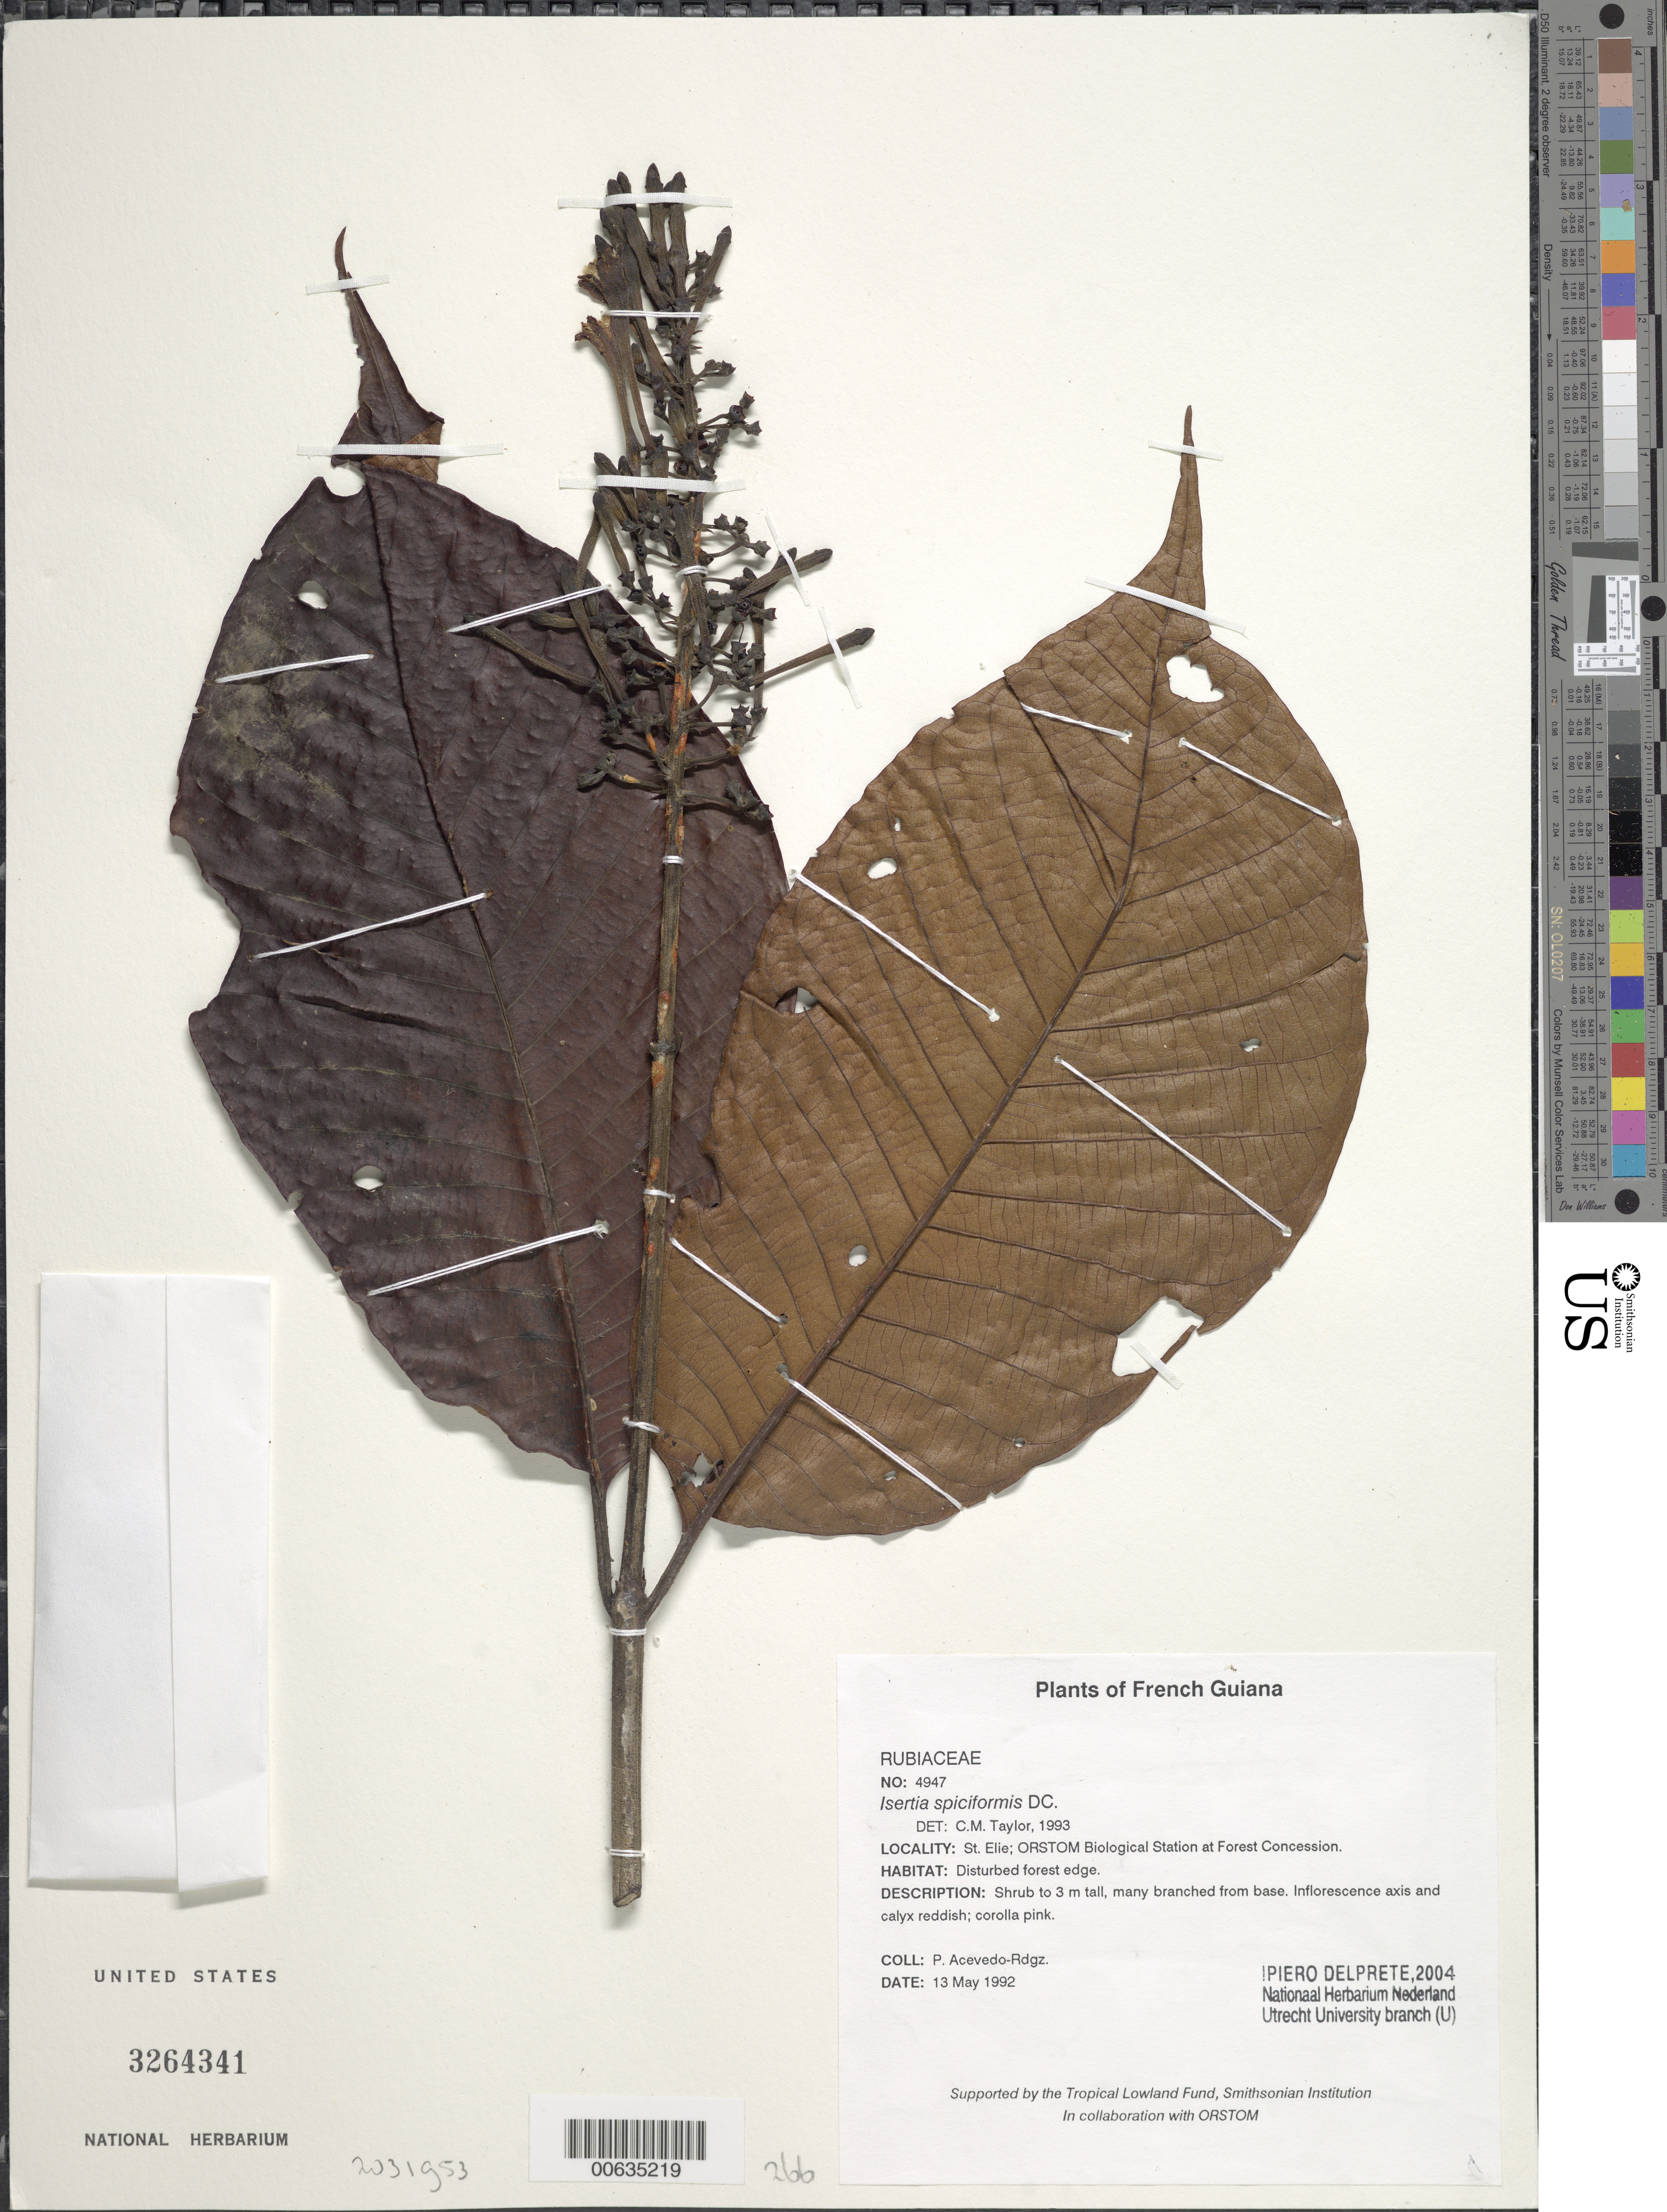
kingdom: Plantae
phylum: Tracheophyta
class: Magnoliopsida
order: Gentianales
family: Rubiaceae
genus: Isertia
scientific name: Isertia spiciformis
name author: DC.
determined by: Taylor, Charlotte M.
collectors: P. Acevedo-Rodr.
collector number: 4947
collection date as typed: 13 May 1992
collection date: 1992-05-13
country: French Guiana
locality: St. Elie; ORSTOM Biological Station at Forest Concession.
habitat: Disturbed forest edge.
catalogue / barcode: US 3264341